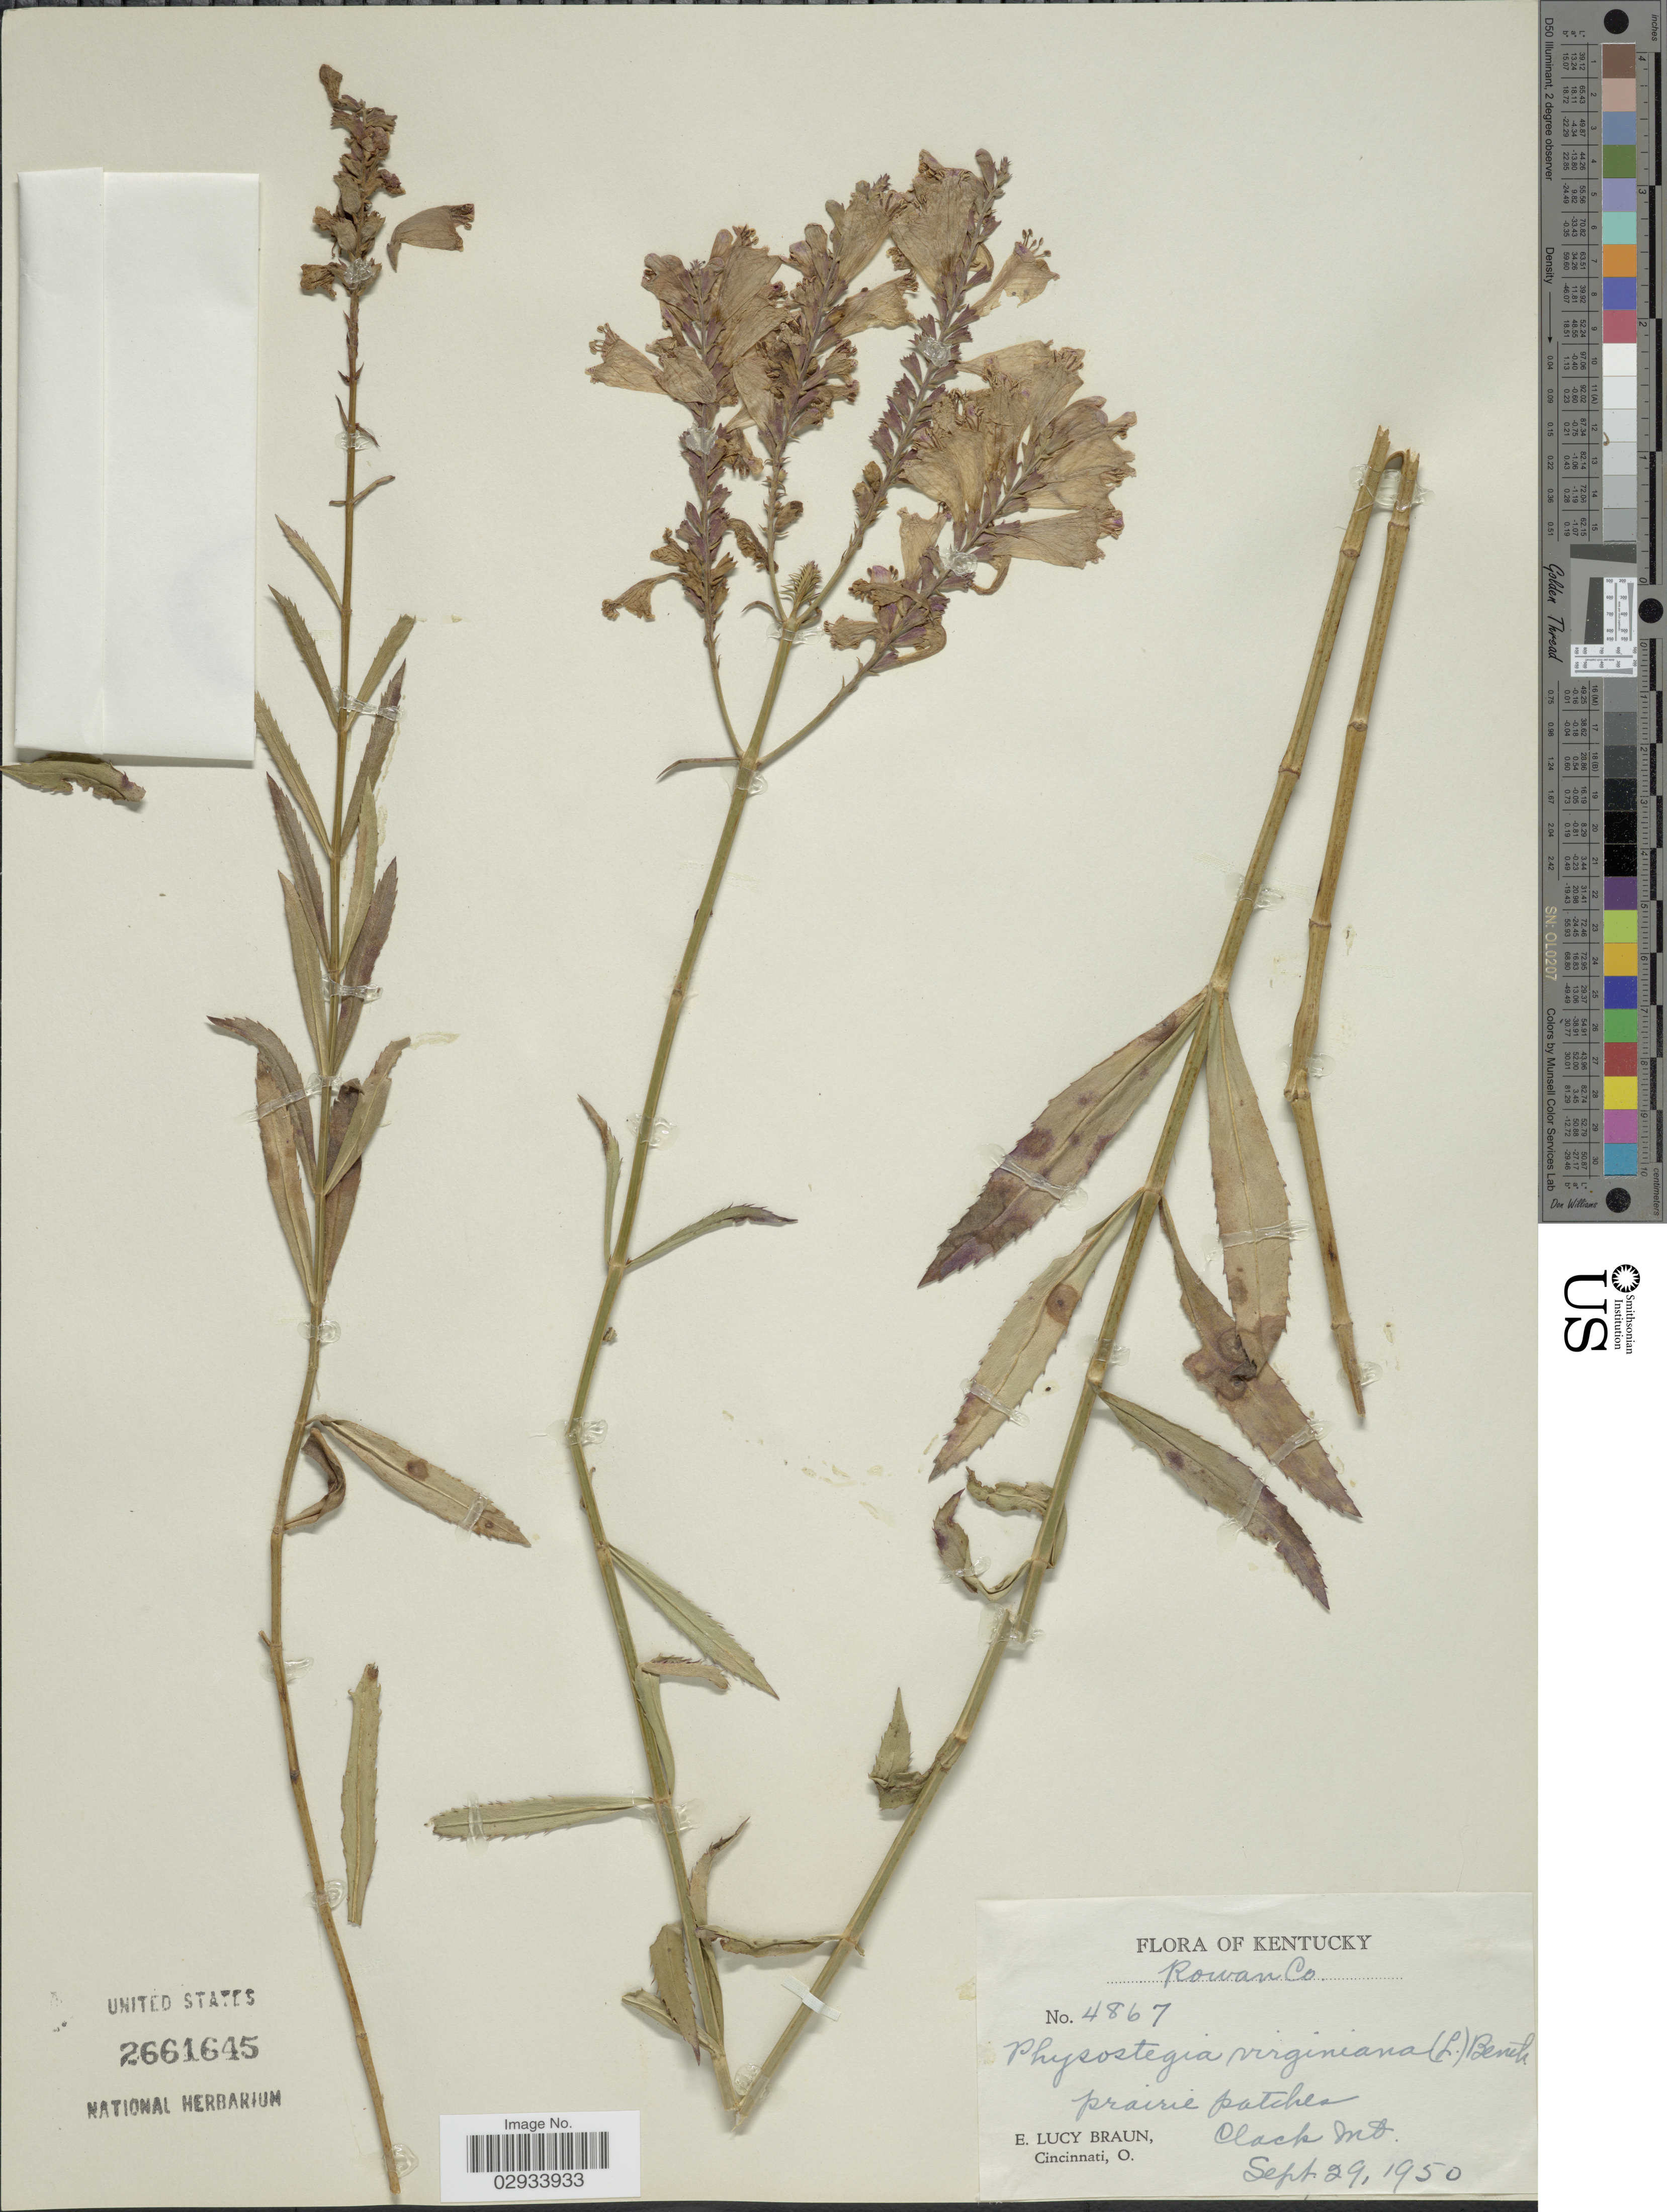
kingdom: Plantae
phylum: Tracheophyta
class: Magnoliopsida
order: Lamiales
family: Lamiaceae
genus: Physostegia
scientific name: Physostegia virginiana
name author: (L.) Benth.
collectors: E. L. Braun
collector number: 4867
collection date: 1950-09-29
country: United States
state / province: Kentucky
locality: Rowan Co., Clack Mt.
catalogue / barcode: US 2661645